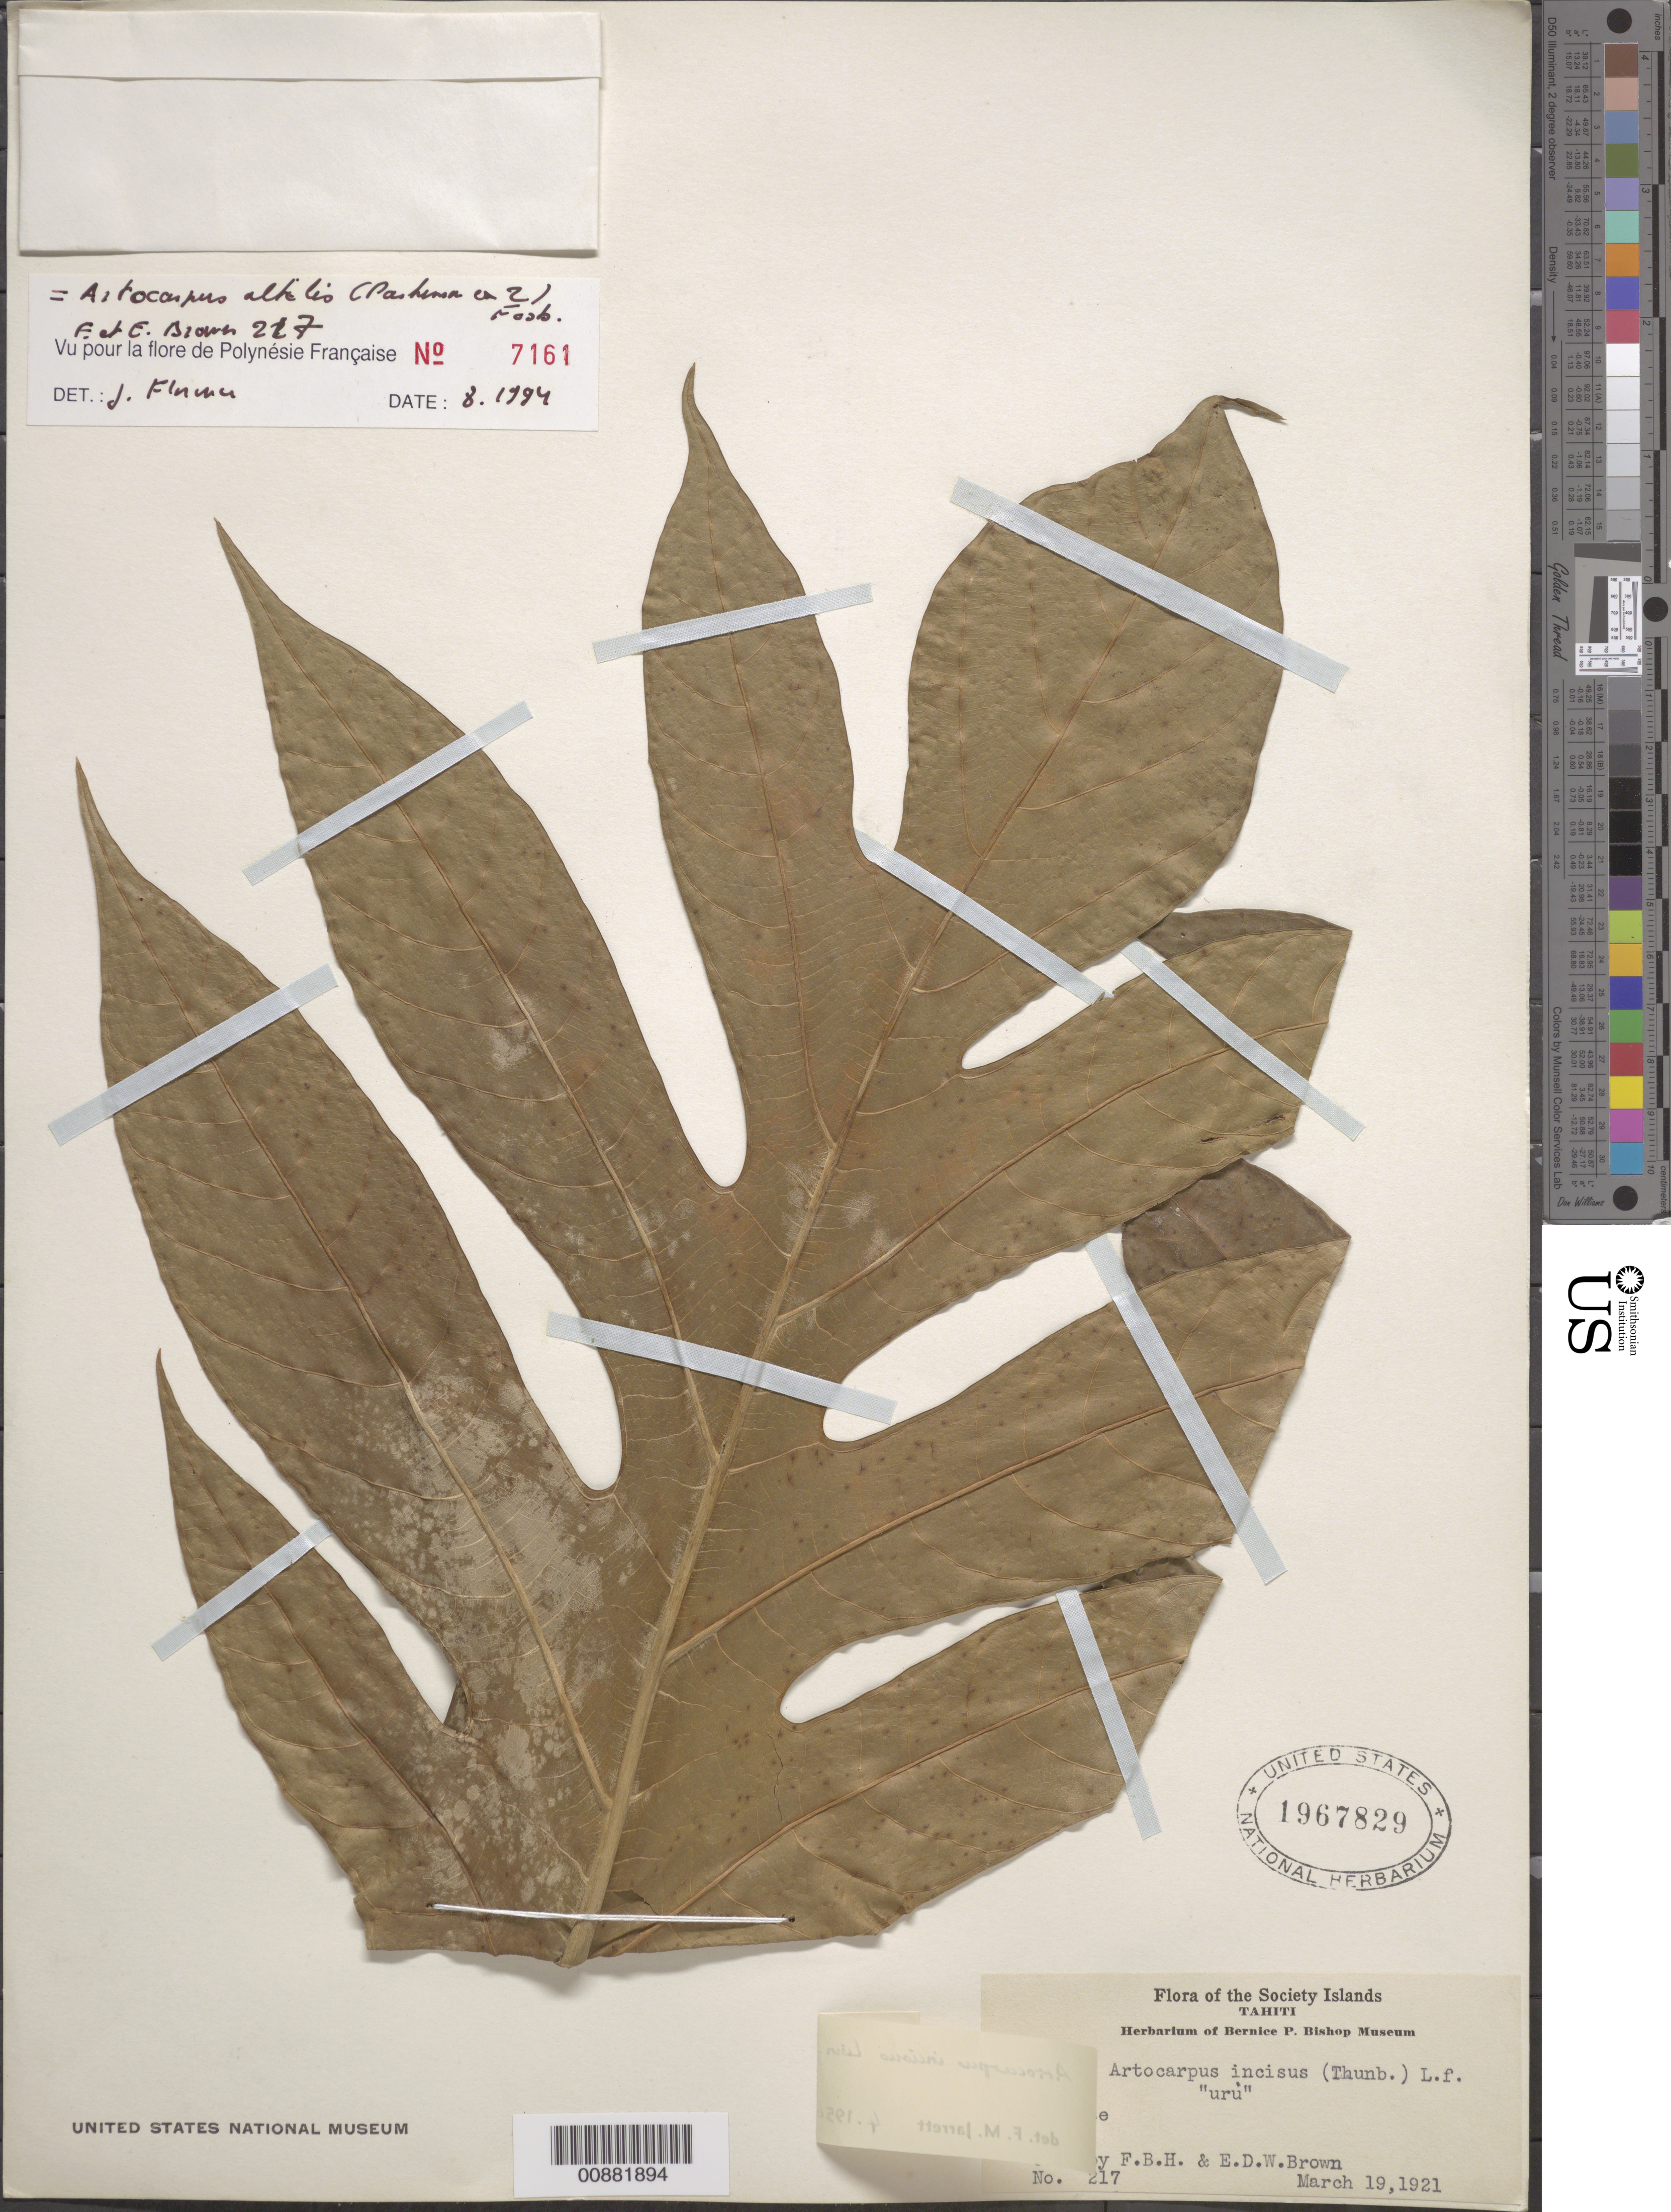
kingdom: Plantae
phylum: Tracheophyta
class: Magnoliopsida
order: Rosales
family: Moraceae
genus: Artocarpus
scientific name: Artocarpus altilis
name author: (Parkinson) Fosberg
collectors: F. Brown & E. Brown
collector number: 217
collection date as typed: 19 Mar 1921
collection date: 1921-03-19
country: French Polynesia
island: Tahiti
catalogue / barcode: US 1967829